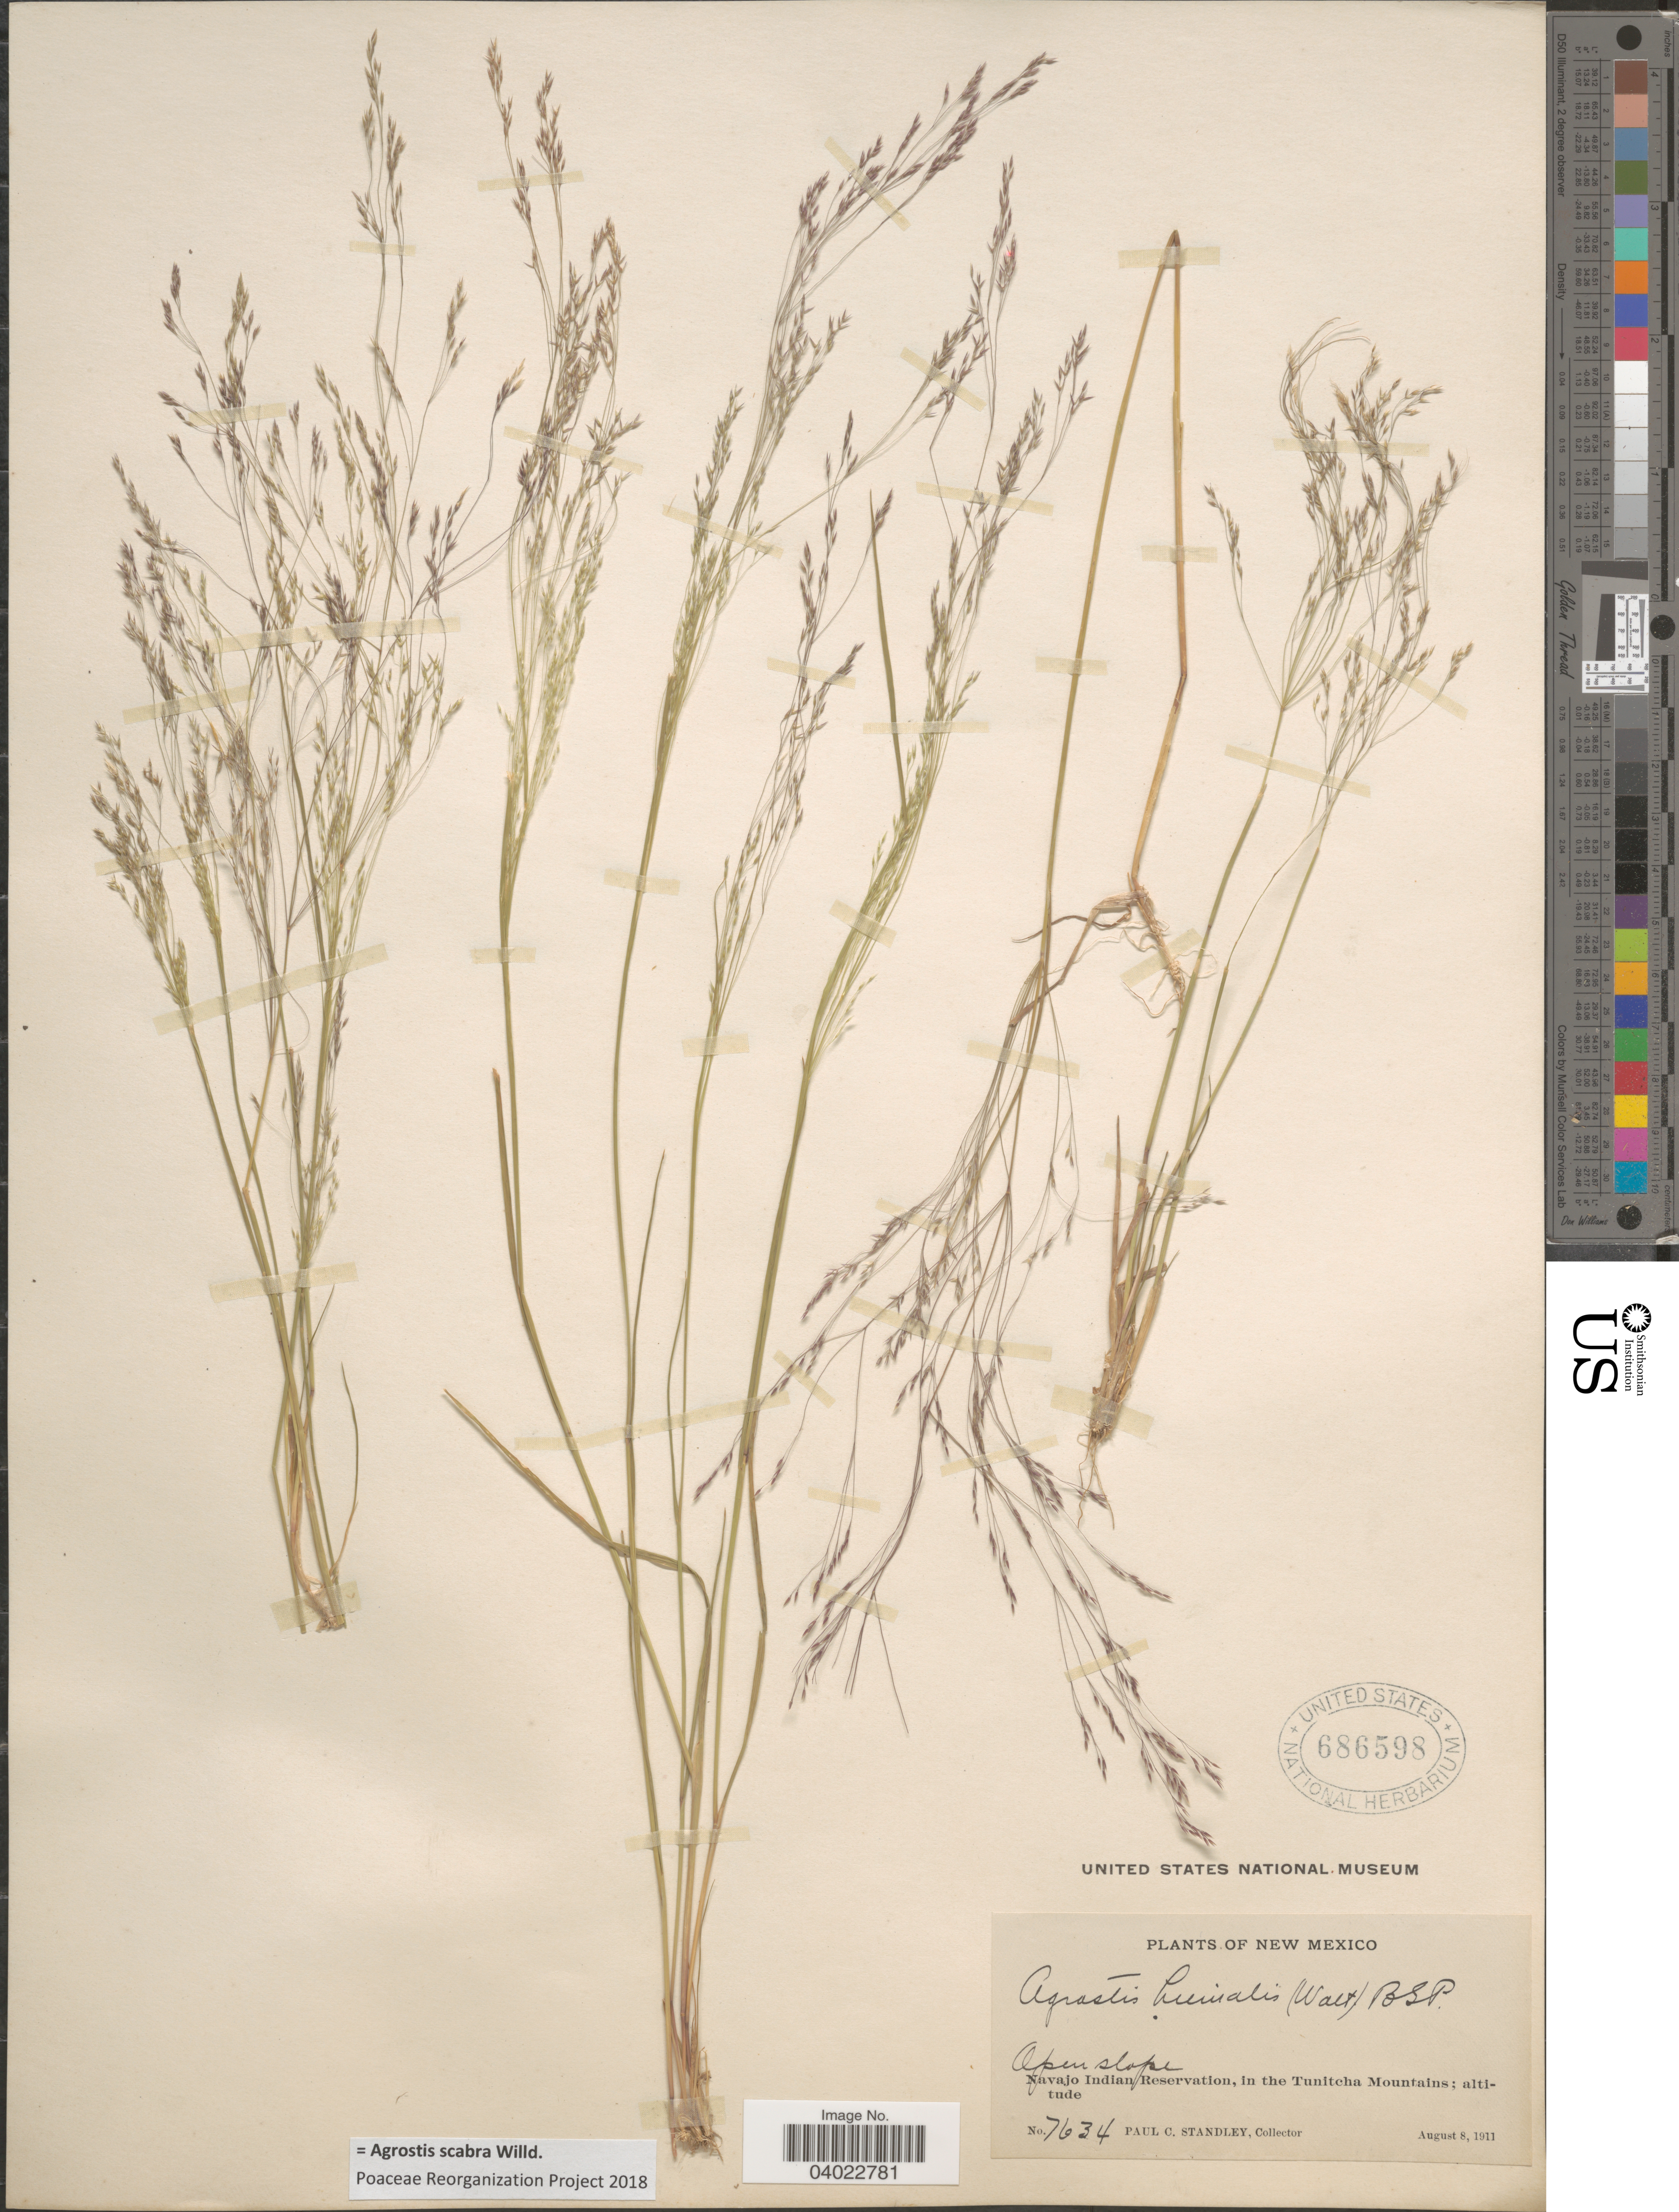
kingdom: Plantae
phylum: Tracheophyta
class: Liliopsida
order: Poales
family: Poaceae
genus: Agrostis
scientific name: Agrostis scabra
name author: Willd.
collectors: P. C. Standley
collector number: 7634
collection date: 1911-08-08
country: United States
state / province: New Mexico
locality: Navajo Indian Reservation, in the Tunitcha Mountains.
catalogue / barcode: US 686598